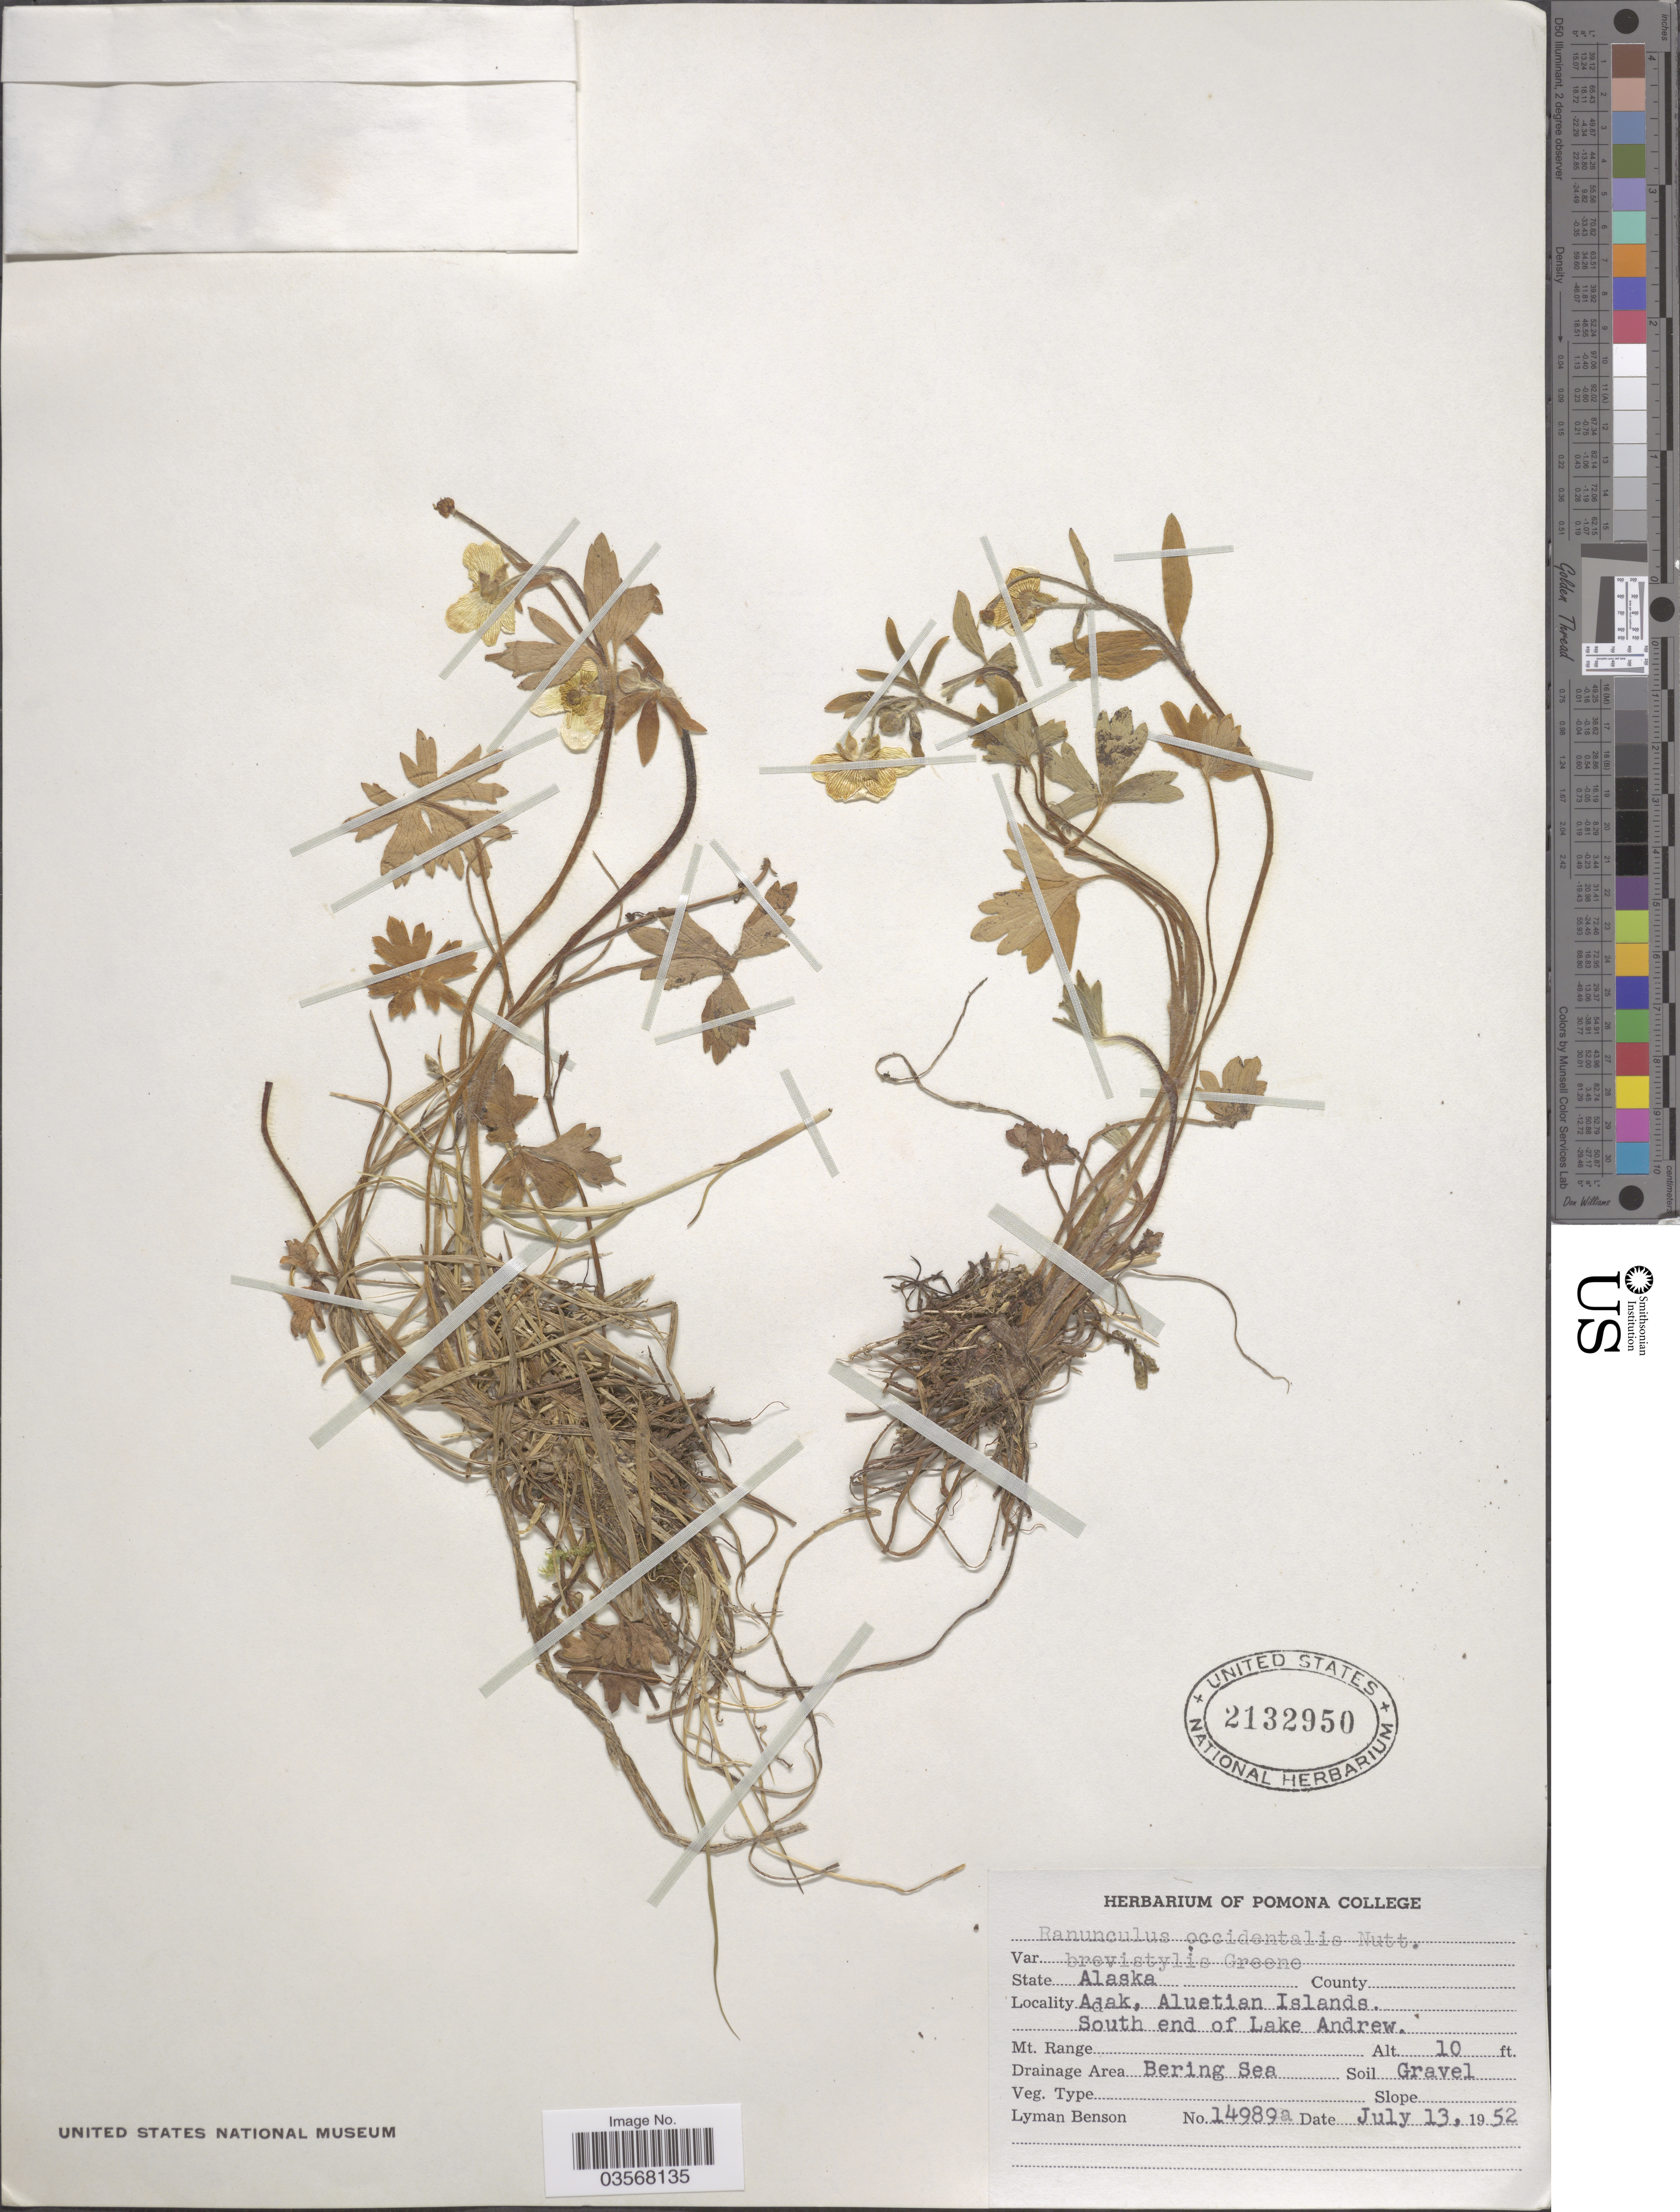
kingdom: Plantae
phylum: Tracheophyta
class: Magnoliopsida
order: Ranunculales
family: Ranunculaceae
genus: Ranunculus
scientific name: Ranunculus occidentalis var. brevistylus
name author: Greene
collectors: L. D. Benson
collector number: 14989a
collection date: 1952-07-13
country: United States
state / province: Alaska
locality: Adak. Aleutian Islands. South end of Lake Andrew. Drainage Area Bering Sea.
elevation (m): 3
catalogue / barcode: US 2132950